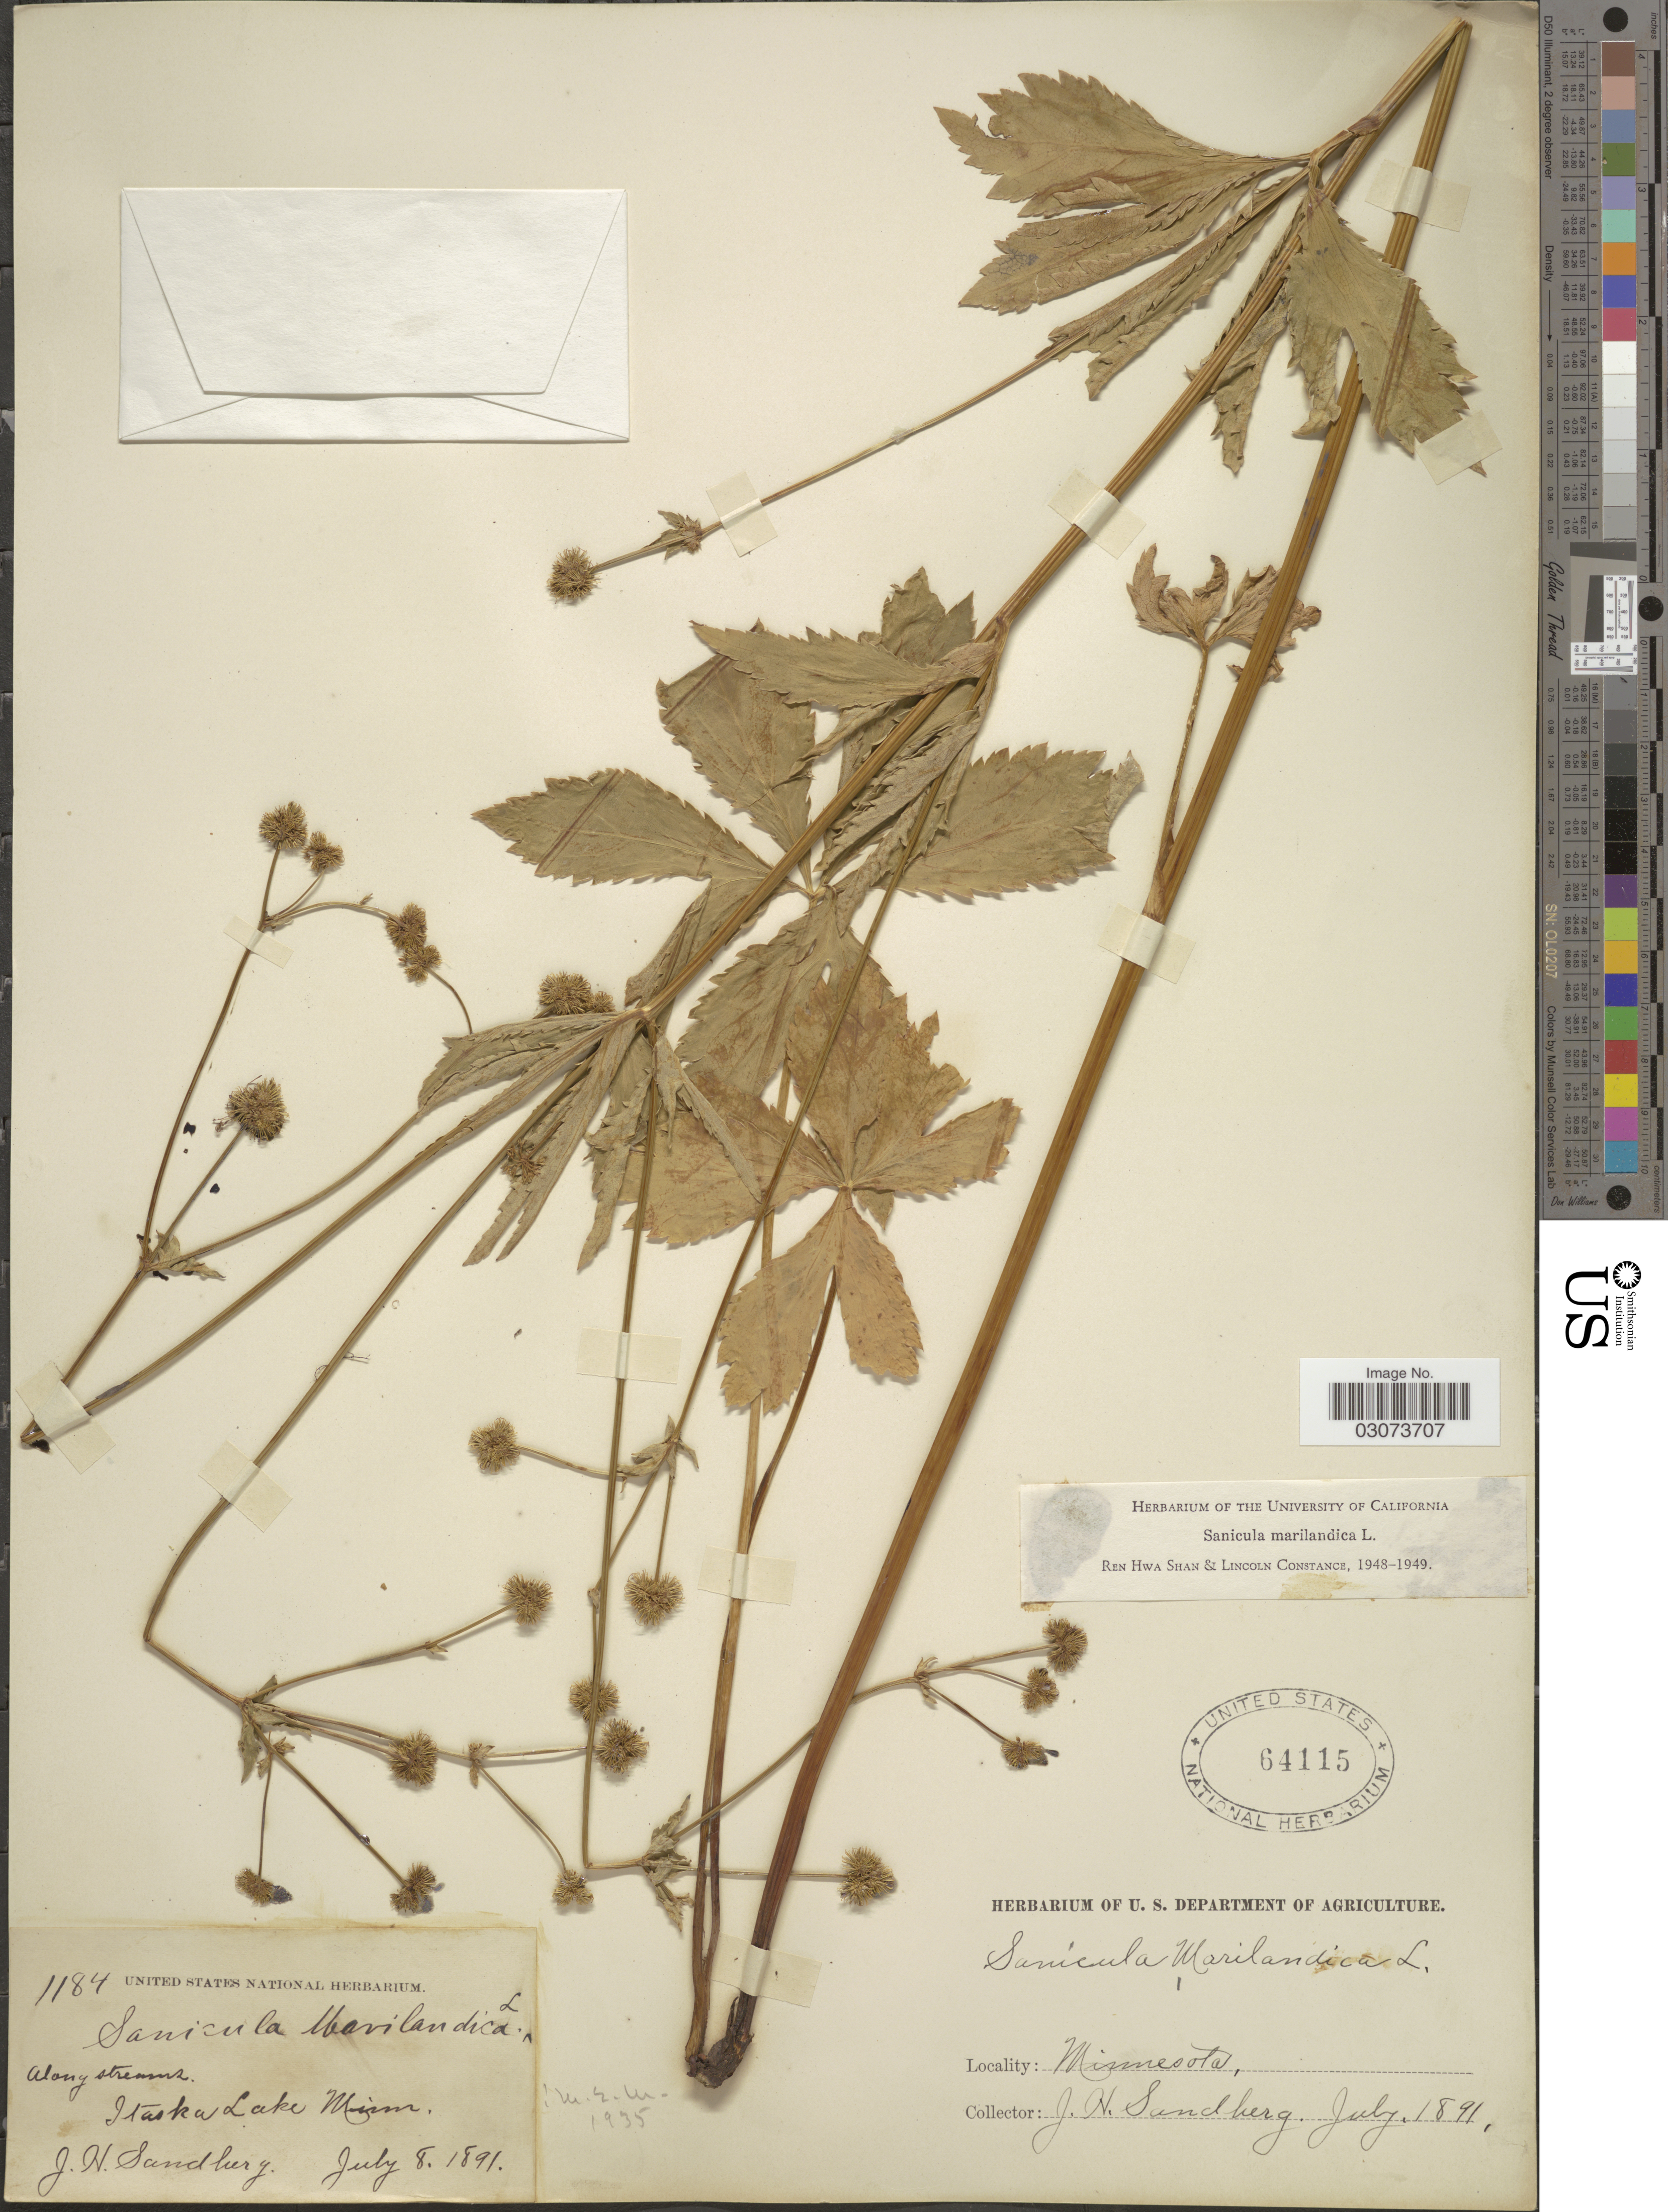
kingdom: Plantae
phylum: Tracheophyta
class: Magnoliopsida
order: Apiales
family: Apiaceae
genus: Sanicula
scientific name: Sanicula marilandica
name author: L.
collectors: J. H. Sandberg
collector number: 1184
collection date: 1891-07-08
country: United States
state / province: Minnesota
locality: Itaska Lake.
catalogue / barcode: US 64115